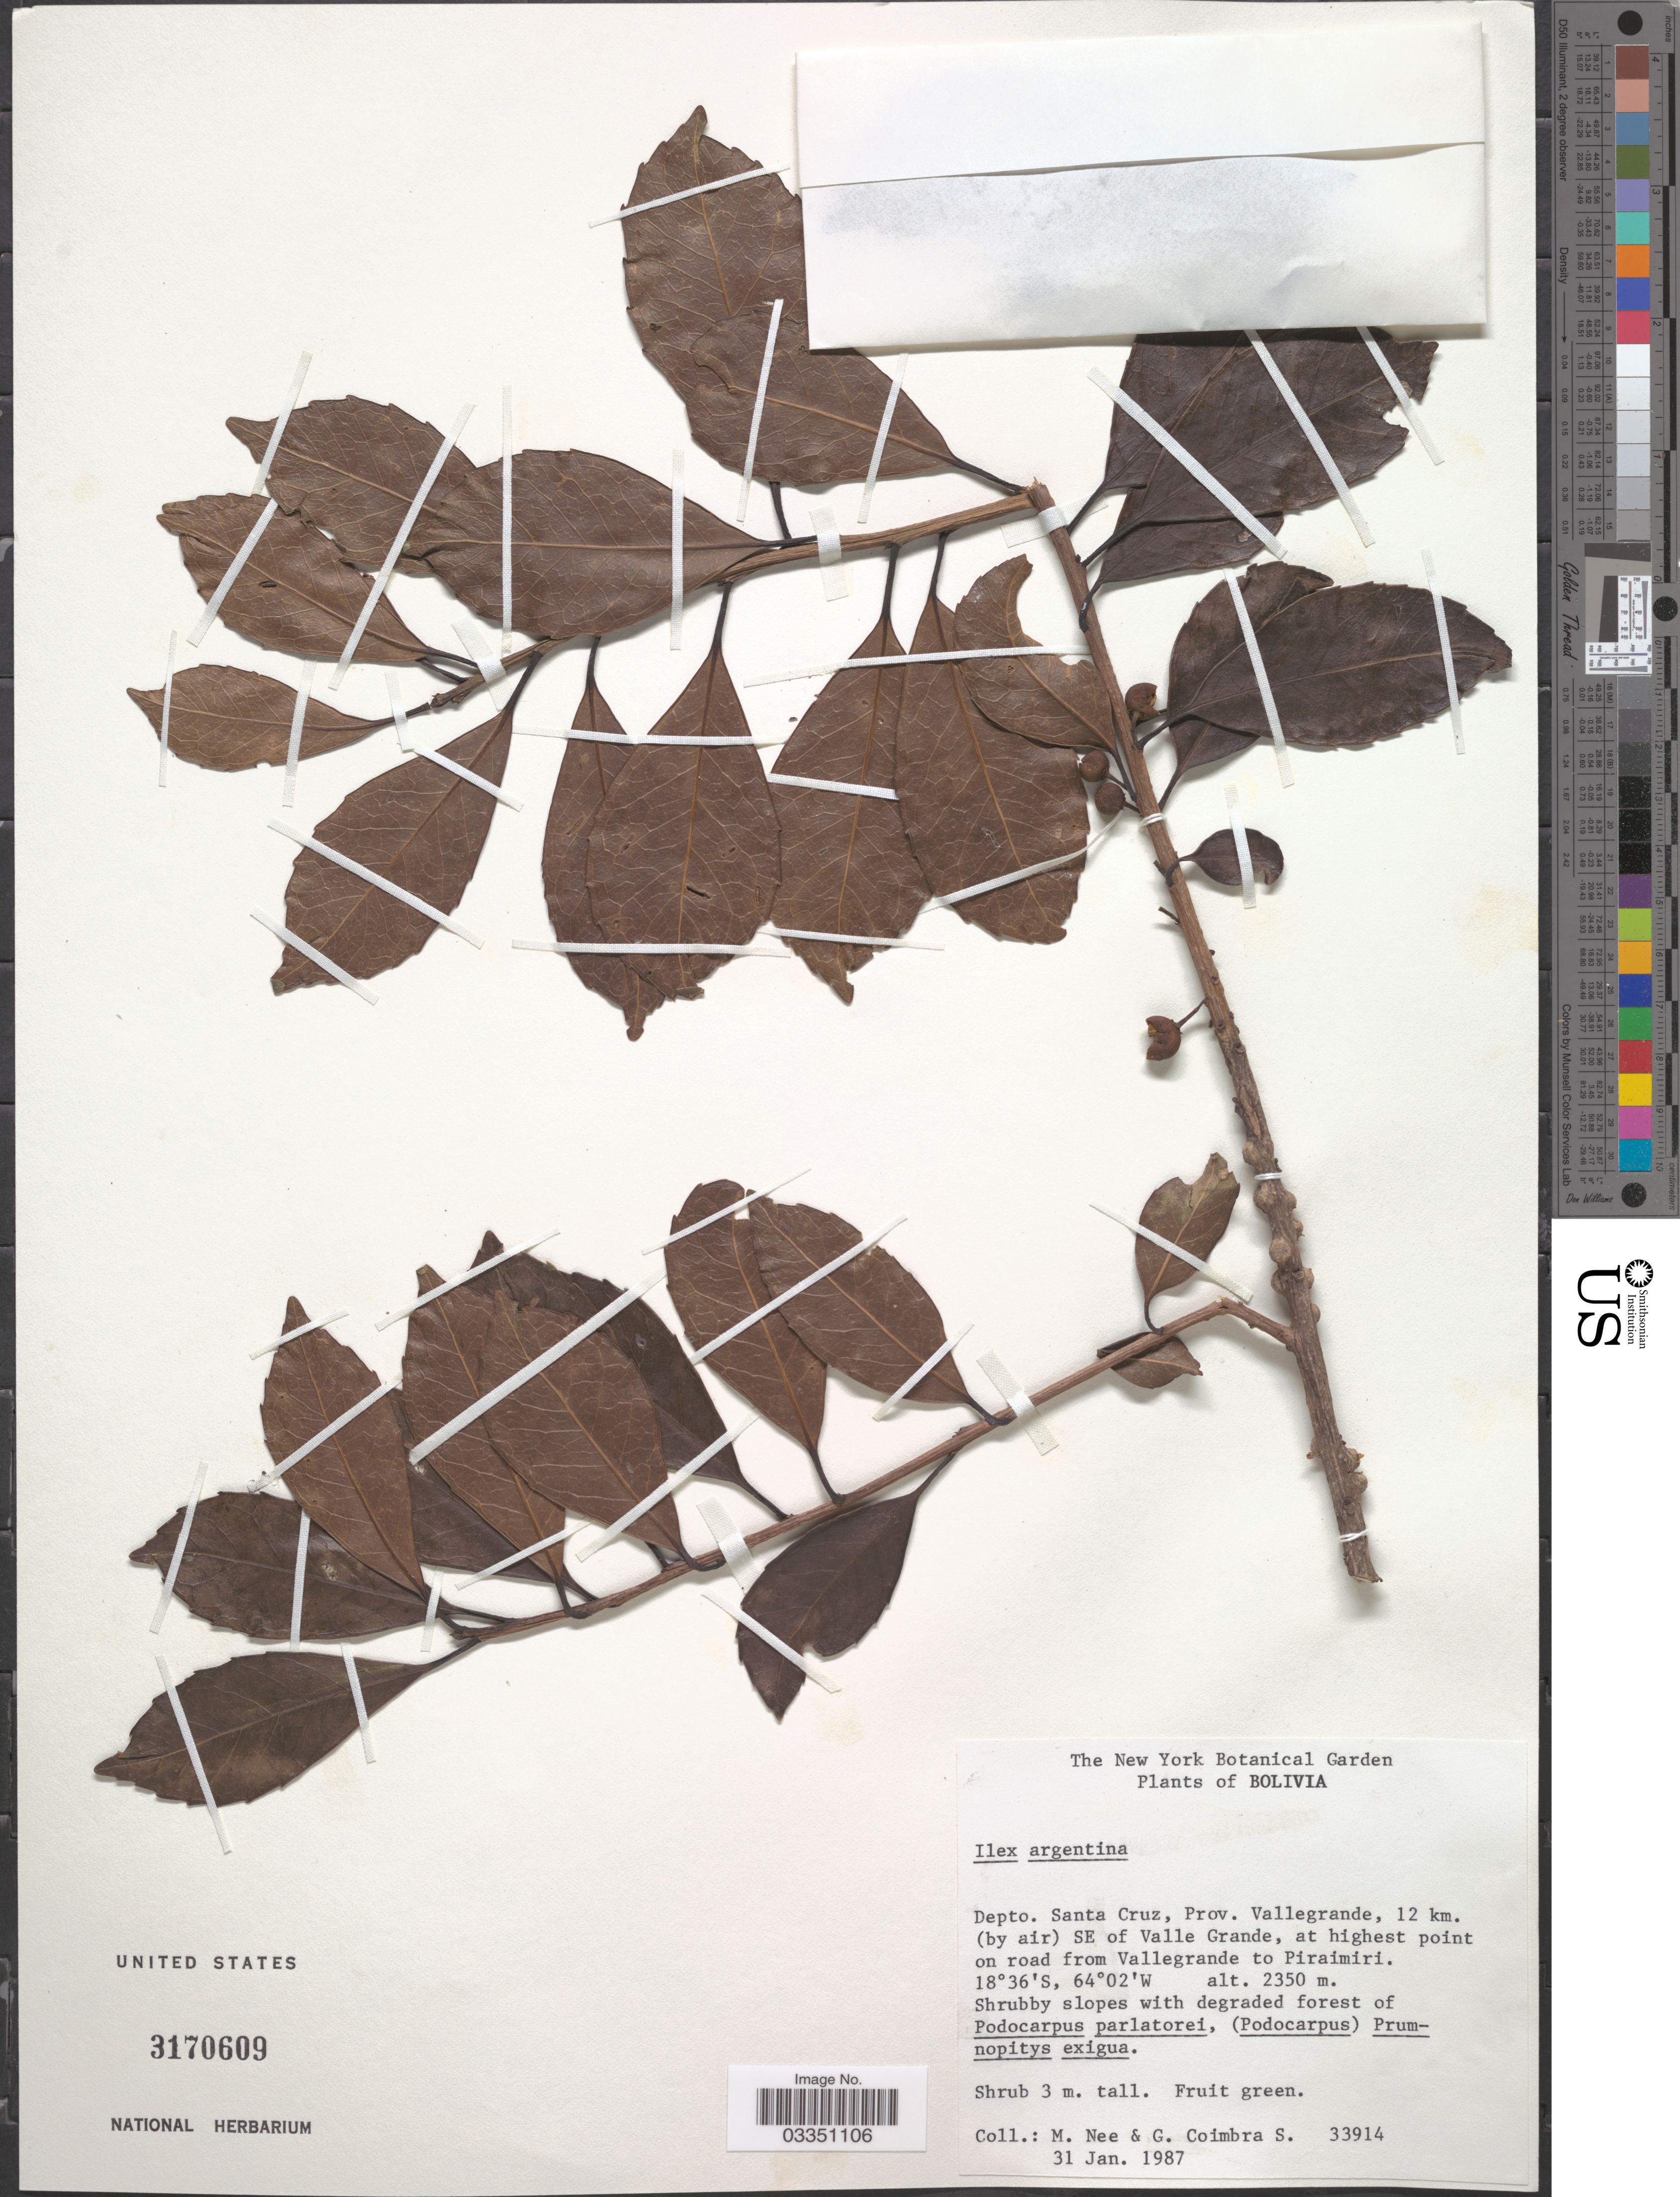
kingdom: Plantae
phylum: Tracheophyta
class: Magnoliopsida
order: Aquifoliales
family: Aquifoliaceae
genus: Ilex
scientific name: Ilex argentina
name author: Lillo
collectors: M. Nee & G. Coimbra S.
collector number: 33914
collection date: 1987-01-31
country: Bolivia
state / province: Santa Cruz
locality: Depto. Santa Cruz, Prov. Vallegrande, 12 km. (by air) SE of Valle Grande, at highest point on road from Vallegrande to Piraimiri.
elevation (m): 2350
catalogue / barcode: US 3170609